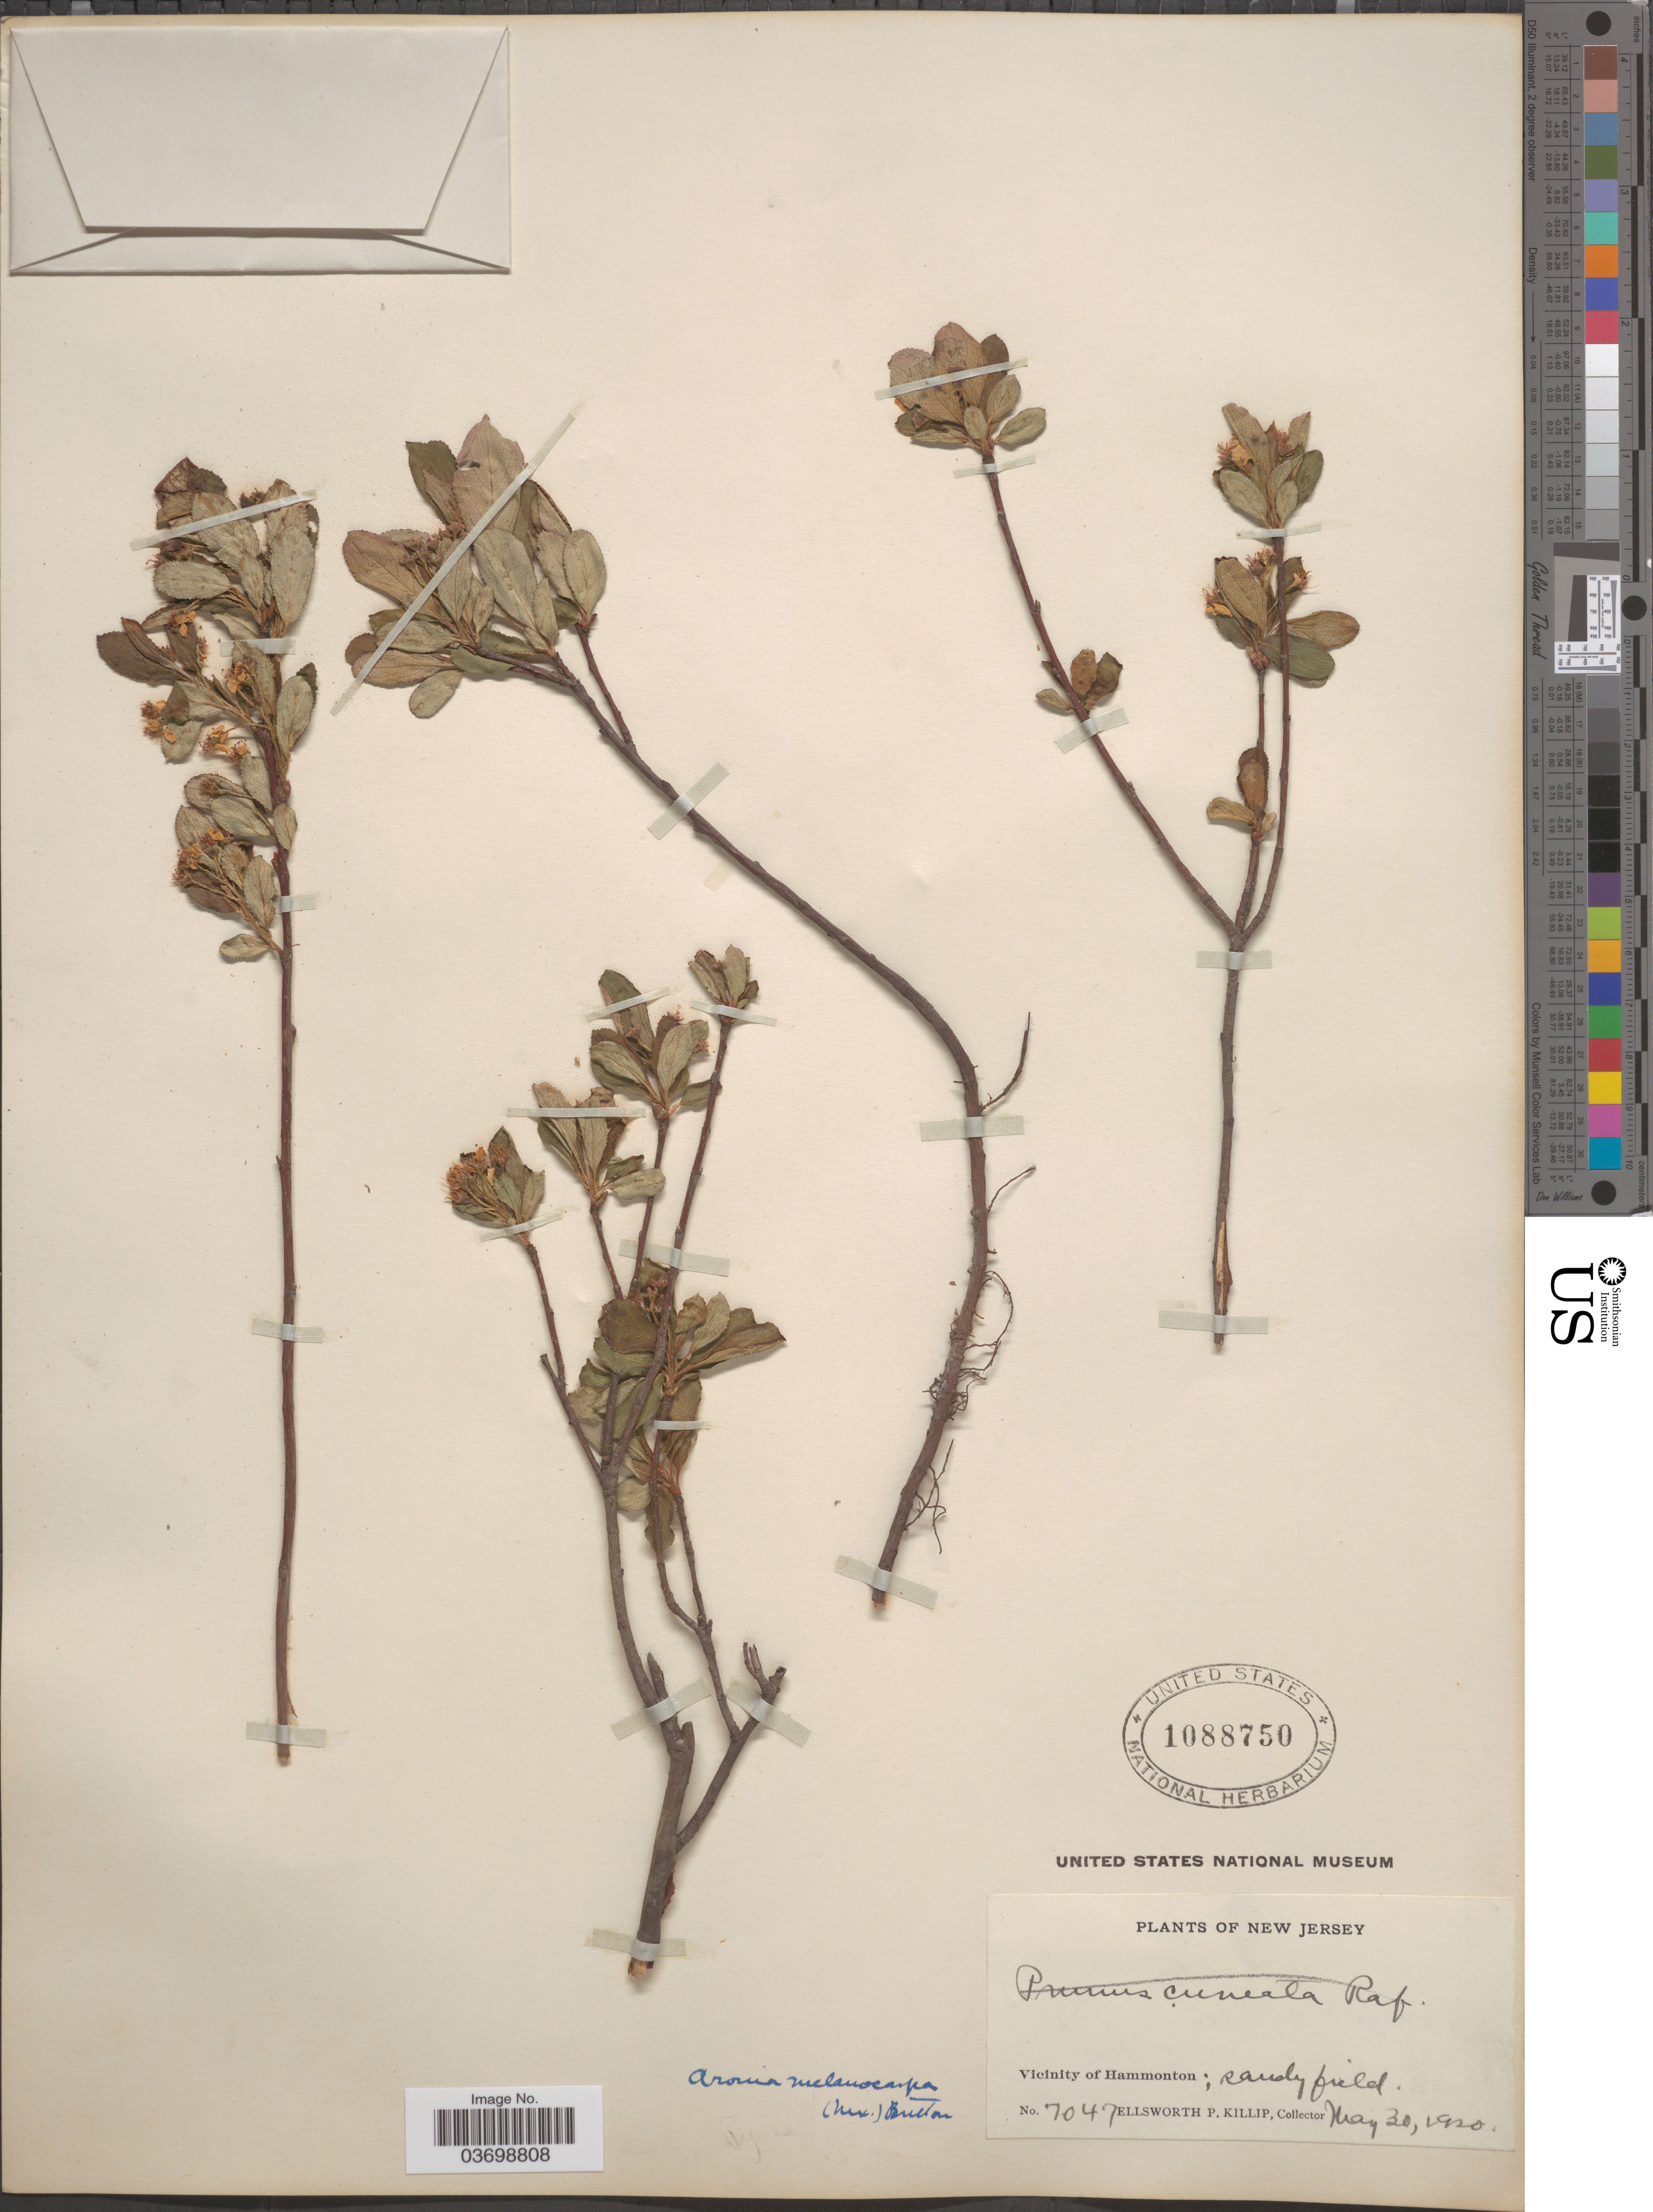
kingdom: Plantae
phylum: Tracheophyta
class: Magnoliopsida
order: Rosales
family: Rosaceae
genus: Aronia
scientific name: Aronia melanocarpa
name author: (Michx.) Elliott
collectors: E. P. Killip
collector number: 7047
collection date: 1920-05-30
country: United States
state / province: New Jersey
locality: Vicinity of Hammonton; Randy field.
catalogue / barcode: US 1088750